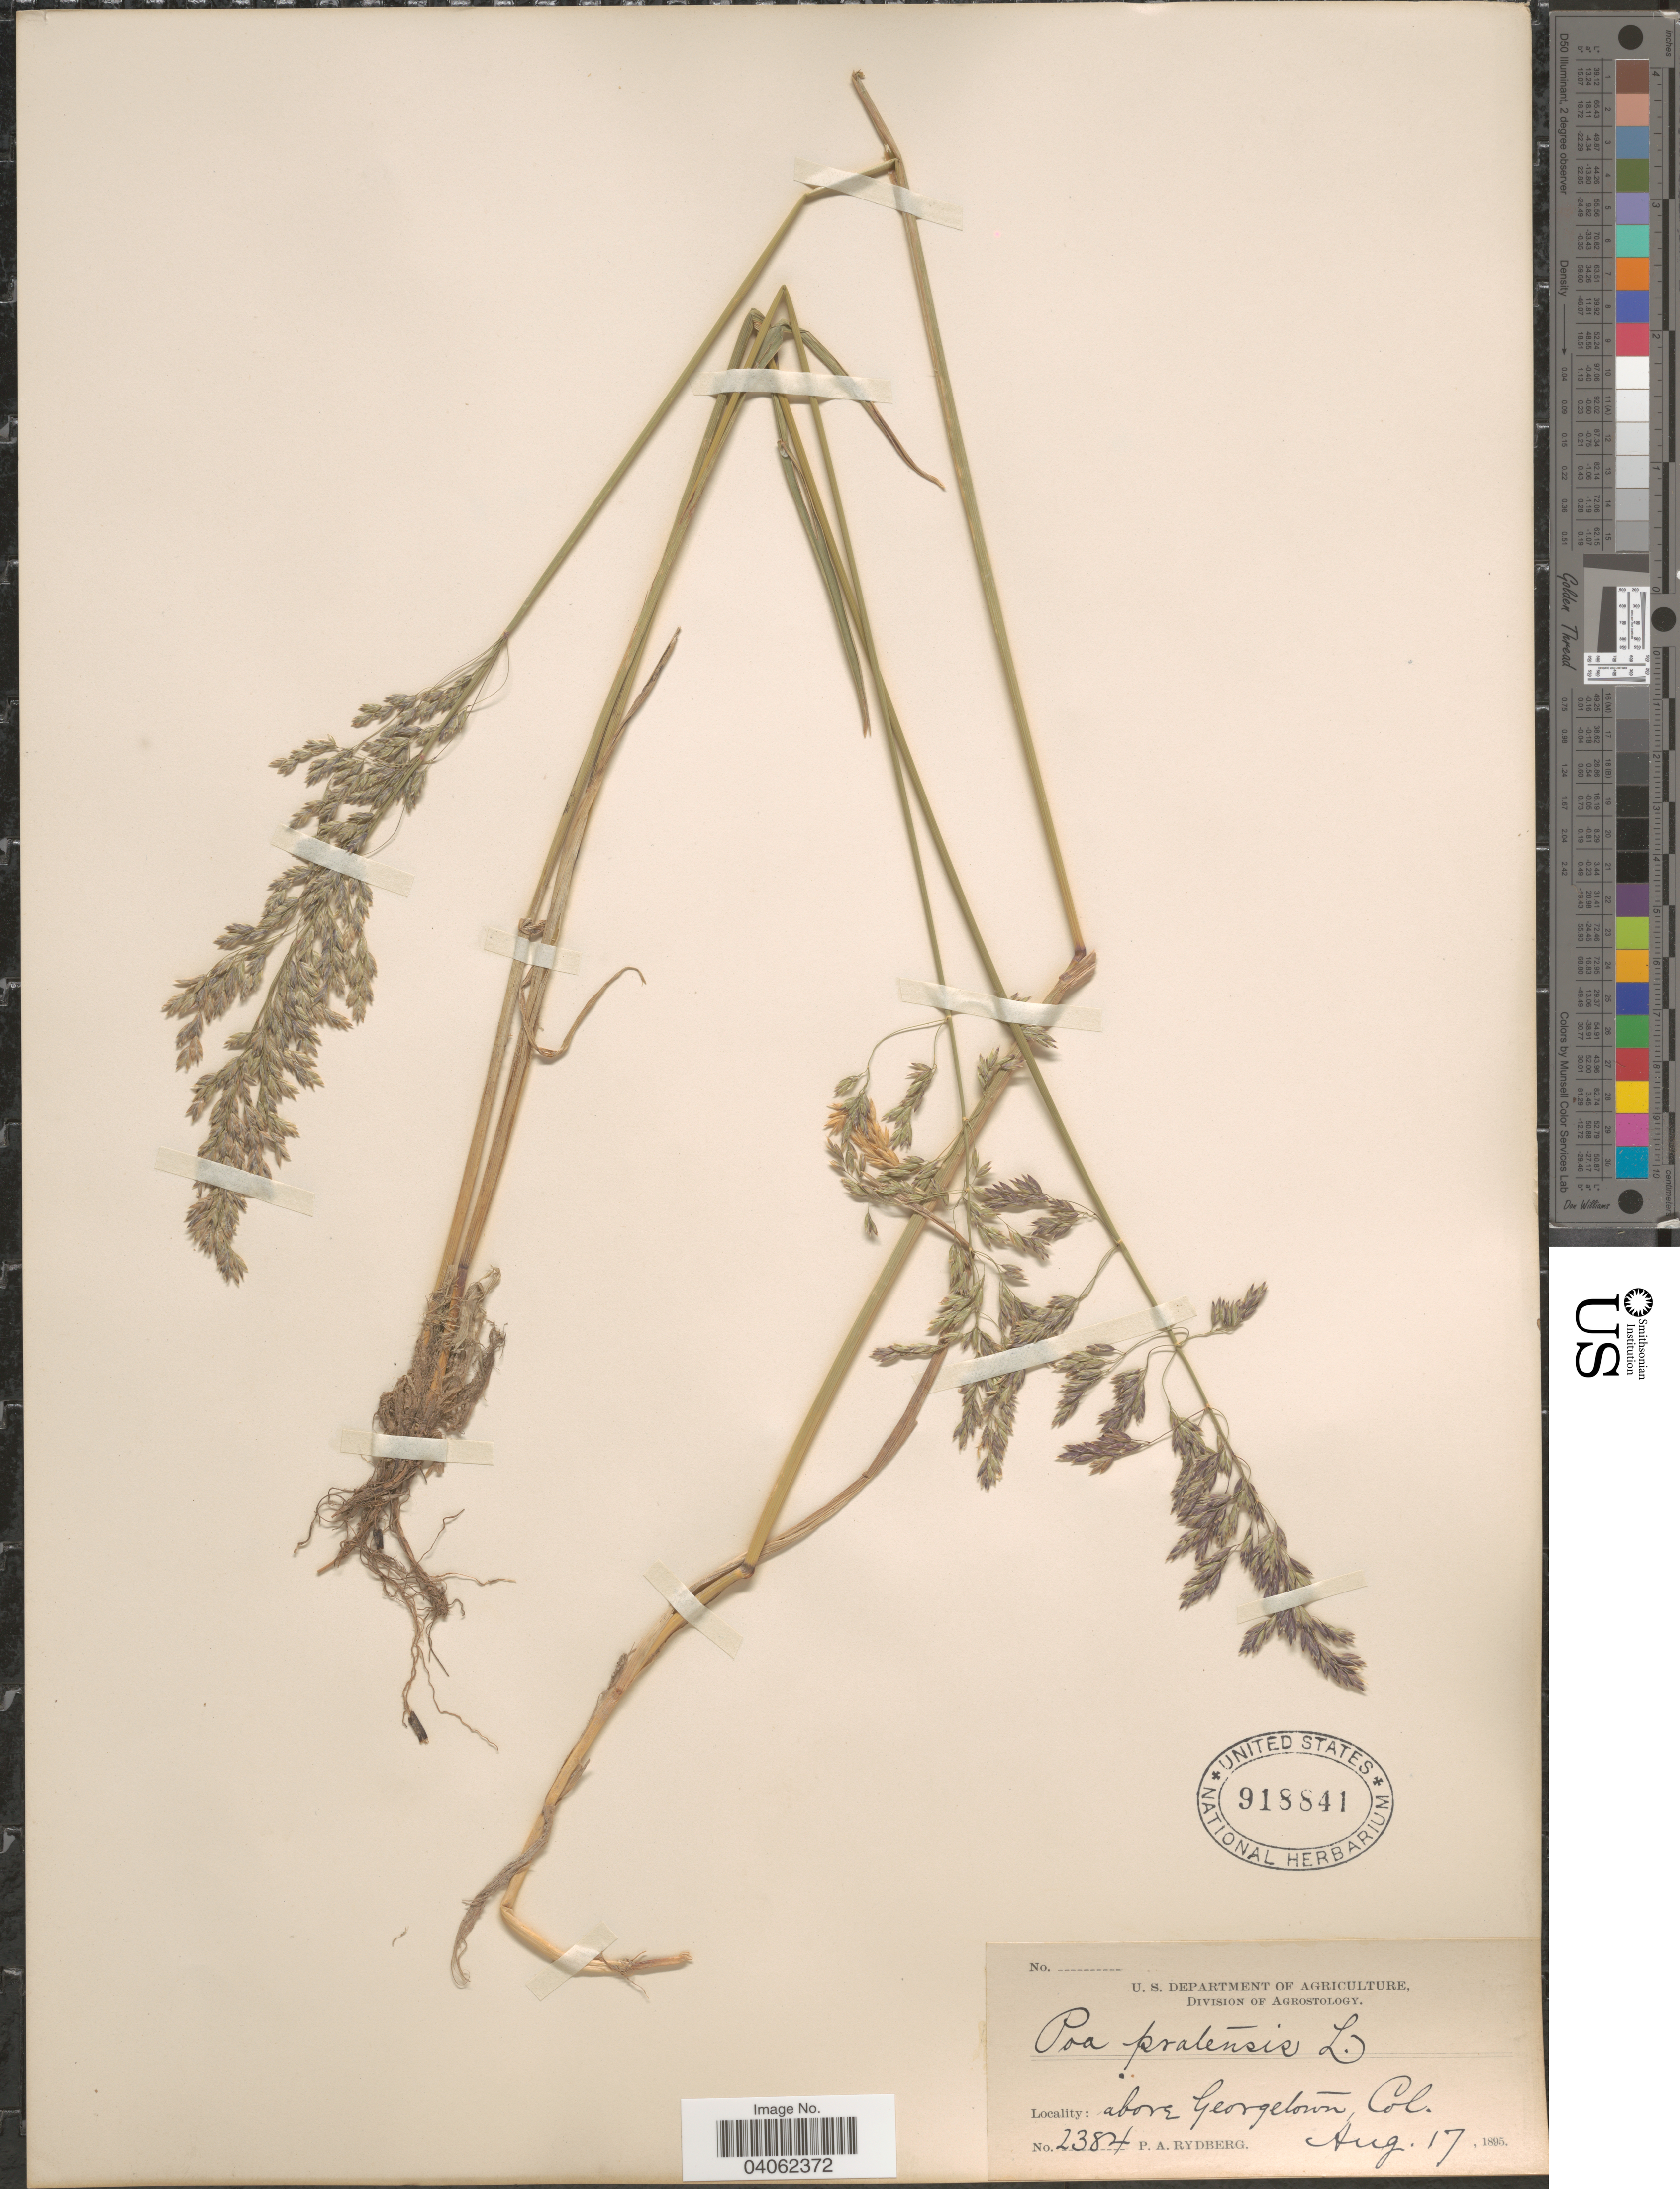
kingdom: Plantae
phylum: Tracheophyta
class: Liliopsida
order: Poales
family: Poaceae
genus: Poa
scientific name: Poa pratensis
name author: L.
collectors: P. A. Rydberg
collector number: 2384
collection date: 1895-08-17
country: United States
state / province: Colorado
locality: Above Georgetown.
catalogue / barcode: US 918841